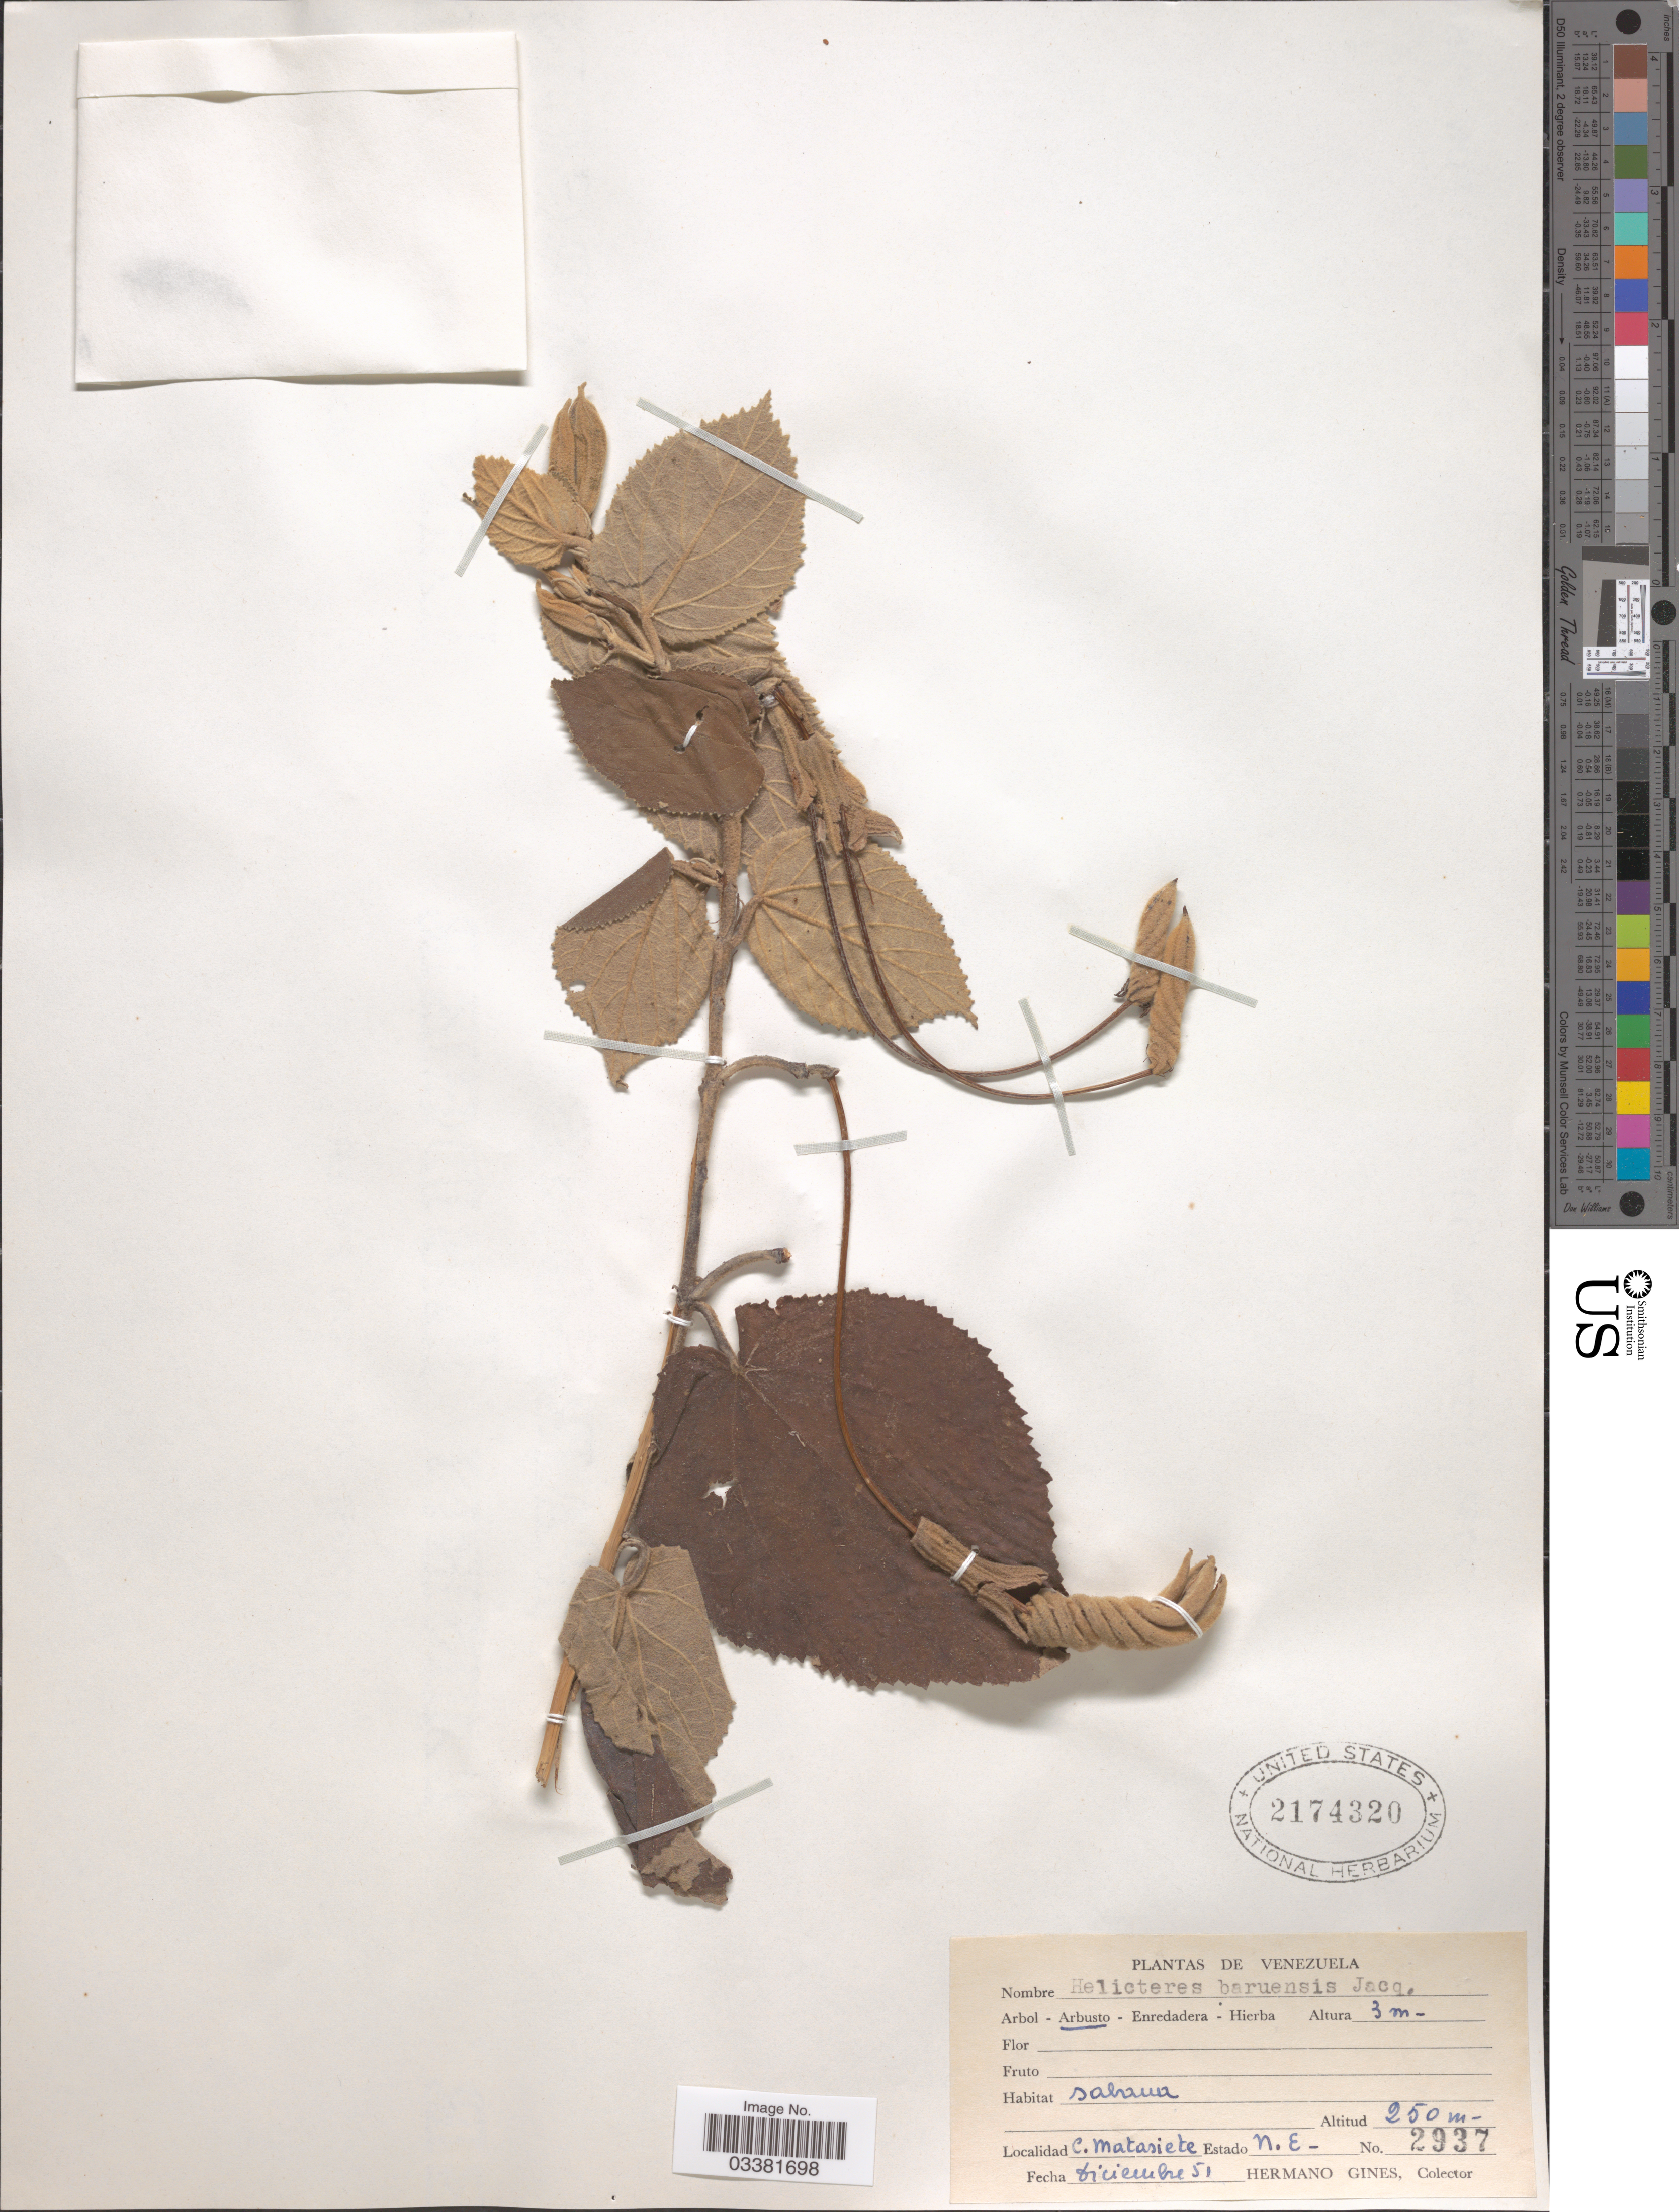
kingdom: Plantae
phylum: Tracheophyta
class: Magnoliopsida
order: Malvales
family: Malvaceae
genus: Helicteres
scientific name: Helicteres baruensis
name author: Jacq.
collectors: Bro. Gines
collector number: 2937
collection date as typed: Transcribed d/m/y: /12/51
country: Venezuela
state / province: Nueva Esparta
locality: C. Matasiete.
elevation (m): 250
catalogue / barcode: US 2174320